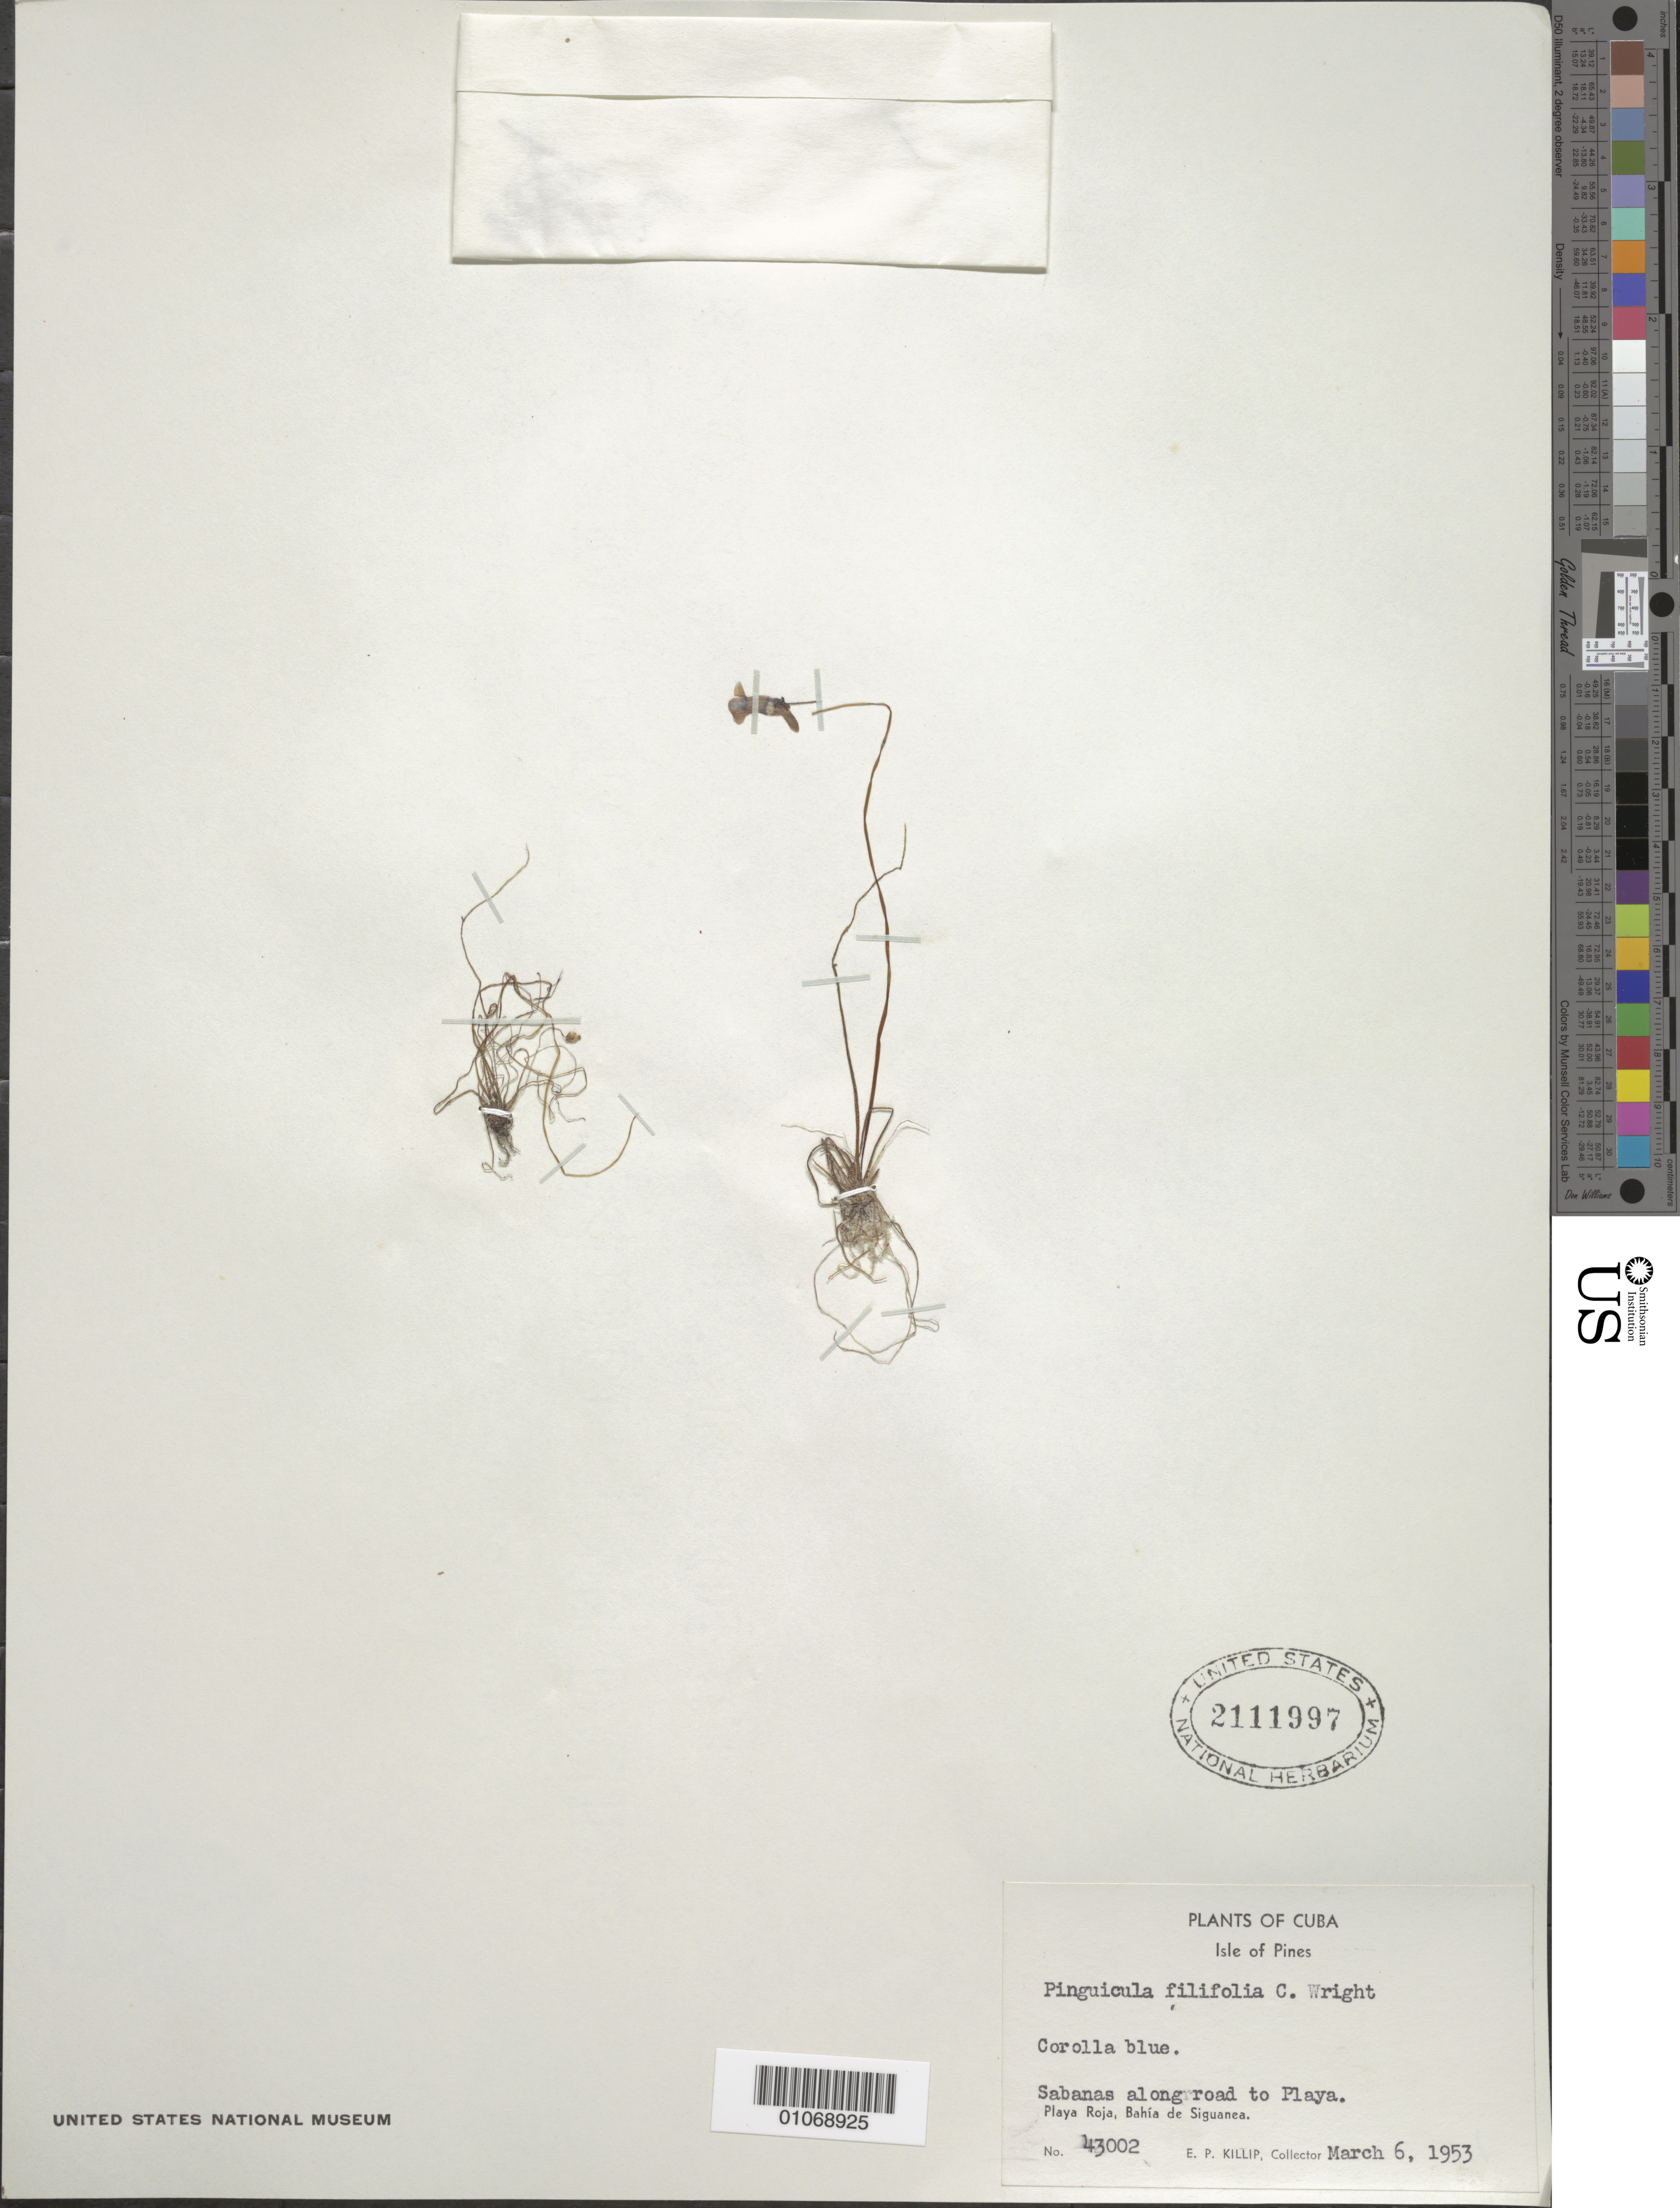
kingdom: Plantae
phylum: Tracheophyta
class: Magnoliopsida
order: Lamiales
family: Lentibulariaceae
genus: Pinguicula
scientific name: Pinguicula filifolia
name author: C. Wright ex Griseb.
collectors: E. P. Killip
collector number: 43002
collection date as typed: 06 Mar 1953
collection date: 1953-03-06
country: Cuba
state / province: Isla de La Juventud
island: Isla de la Juventud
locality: Playa Roja, Bahia de Siguanea Savannas along road to Playa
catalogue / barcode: US 2111997